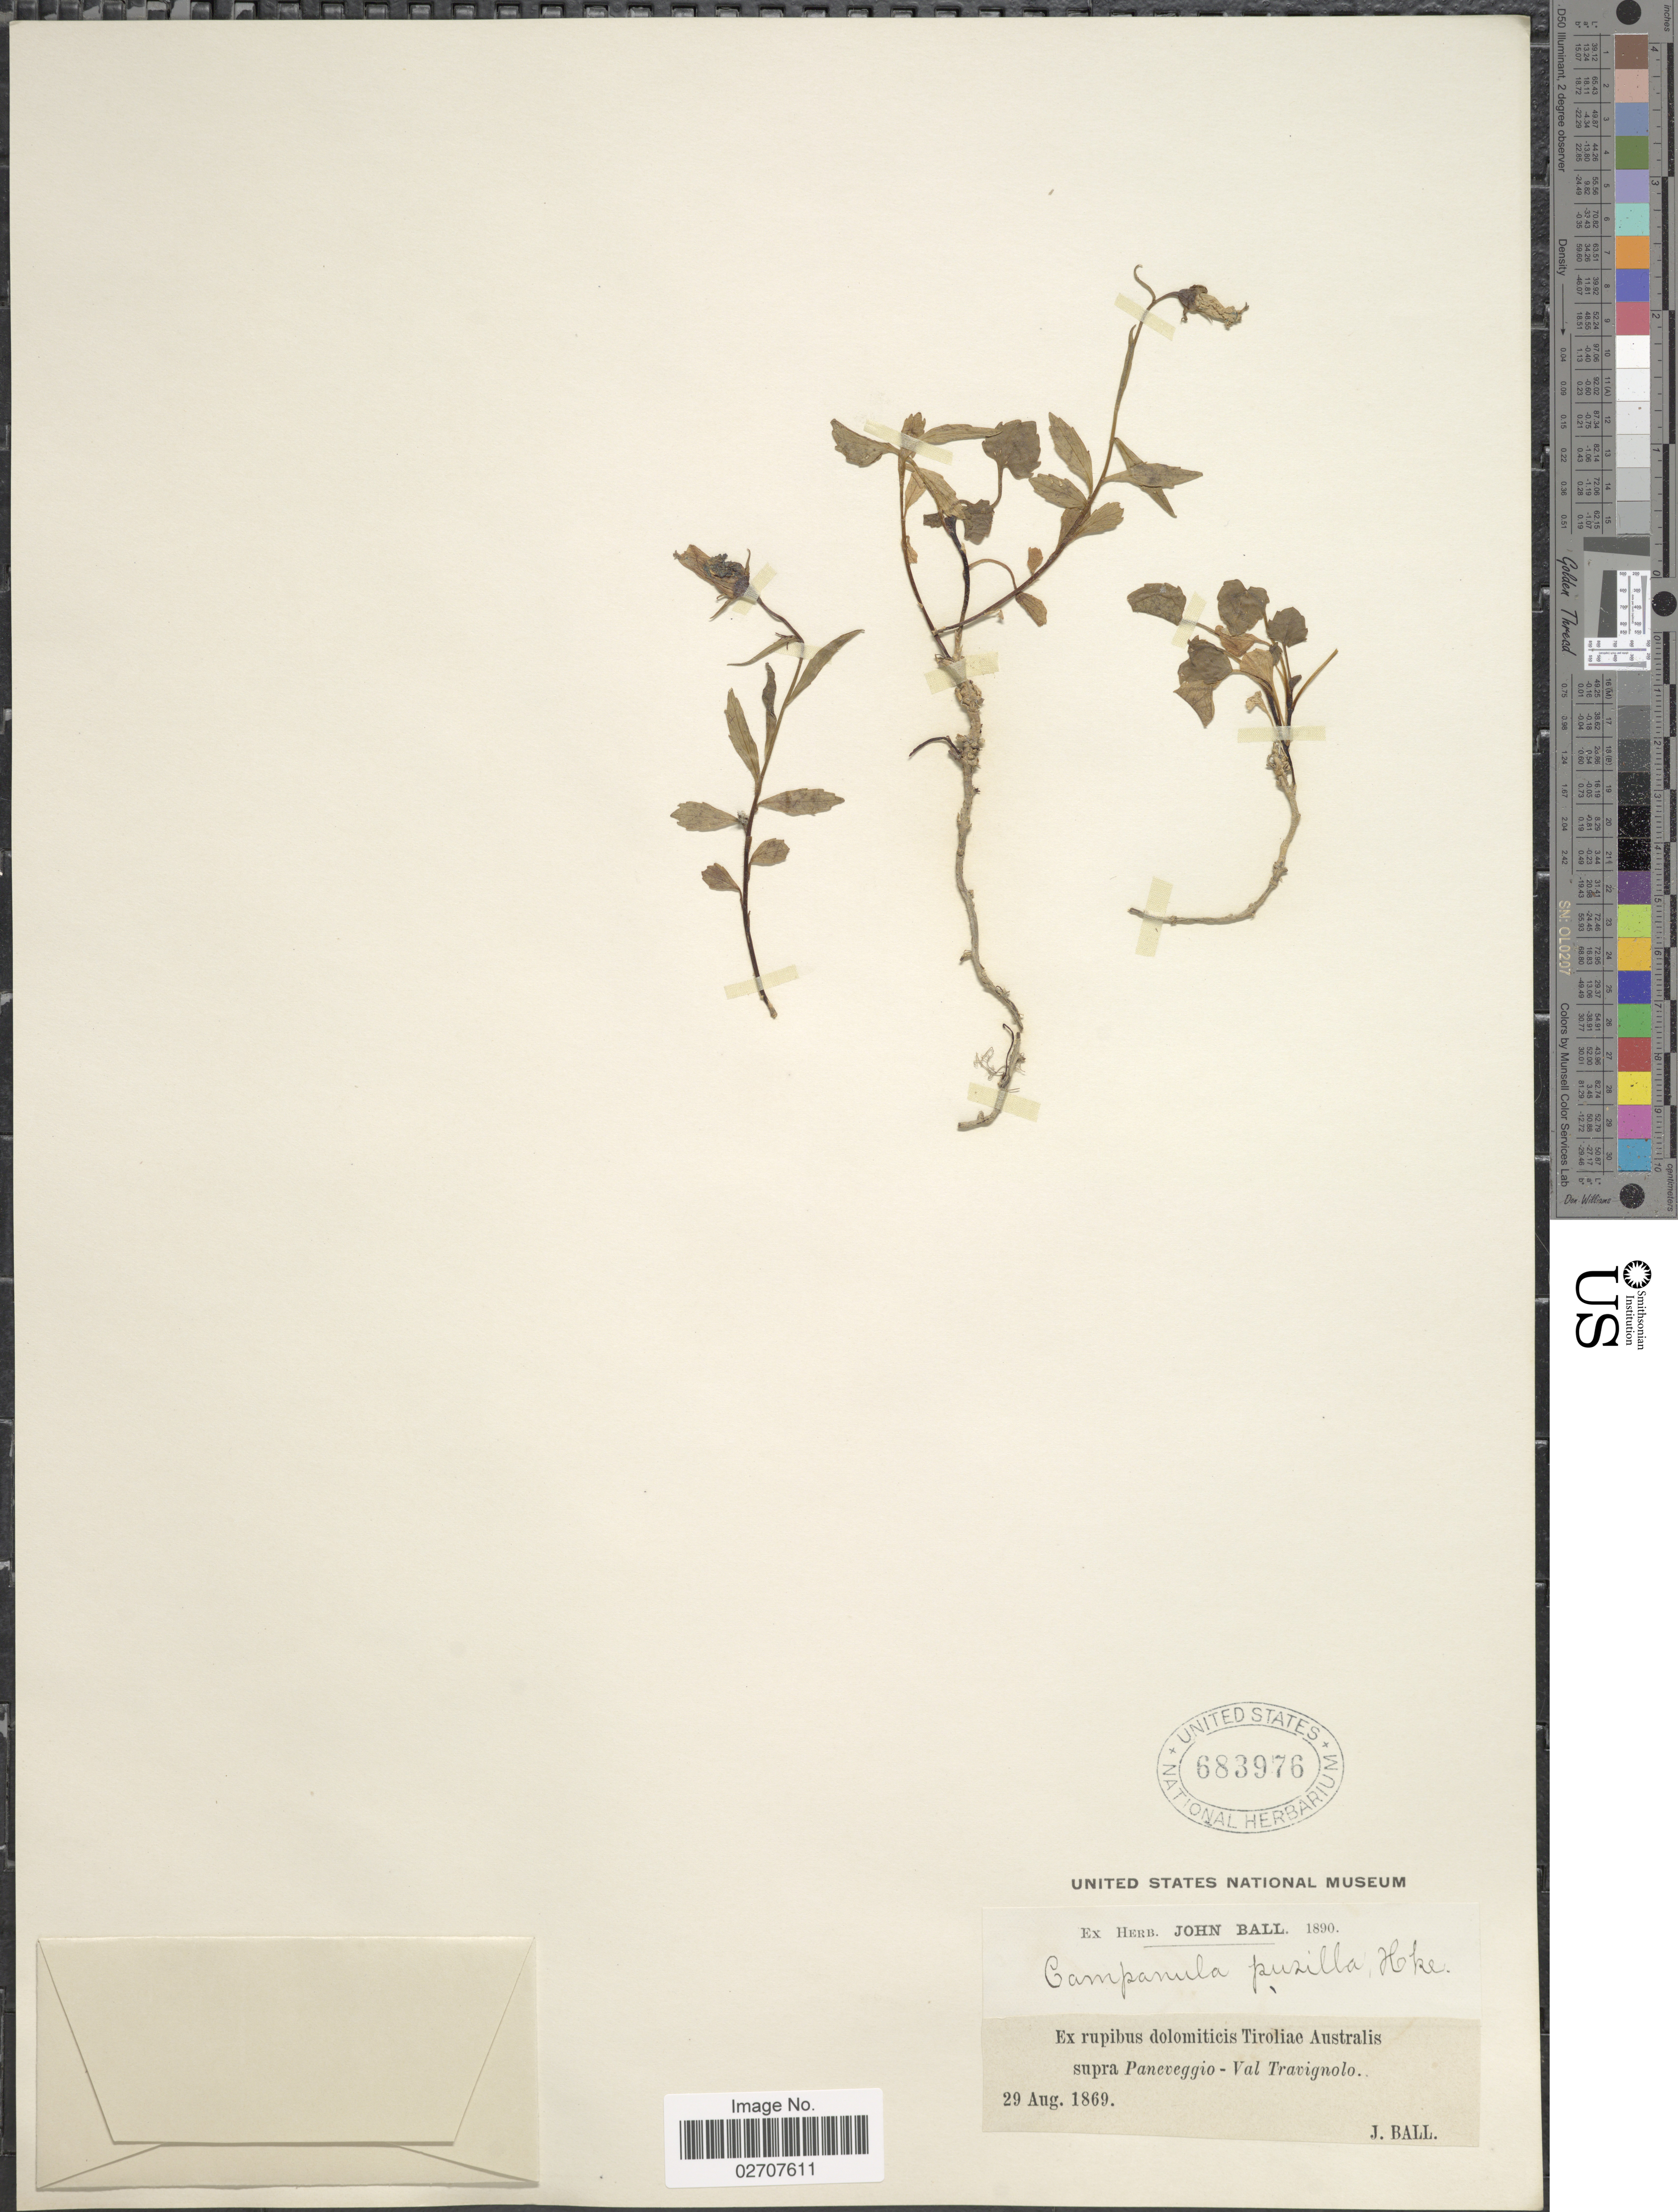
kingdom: Plantae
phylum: Tracheophyta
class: Magnoliopsida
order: Asterales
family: Campanulaceae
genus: Campanula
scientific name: Campanula cochleariifolia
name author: Lam.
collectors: J. Ball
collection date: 1869-08-29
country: Austria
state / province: Tirol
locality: Ex rupibus dolomiticis Tiroliae Australis supra Paneveggio - Val Travignolo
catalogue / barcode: US 683976